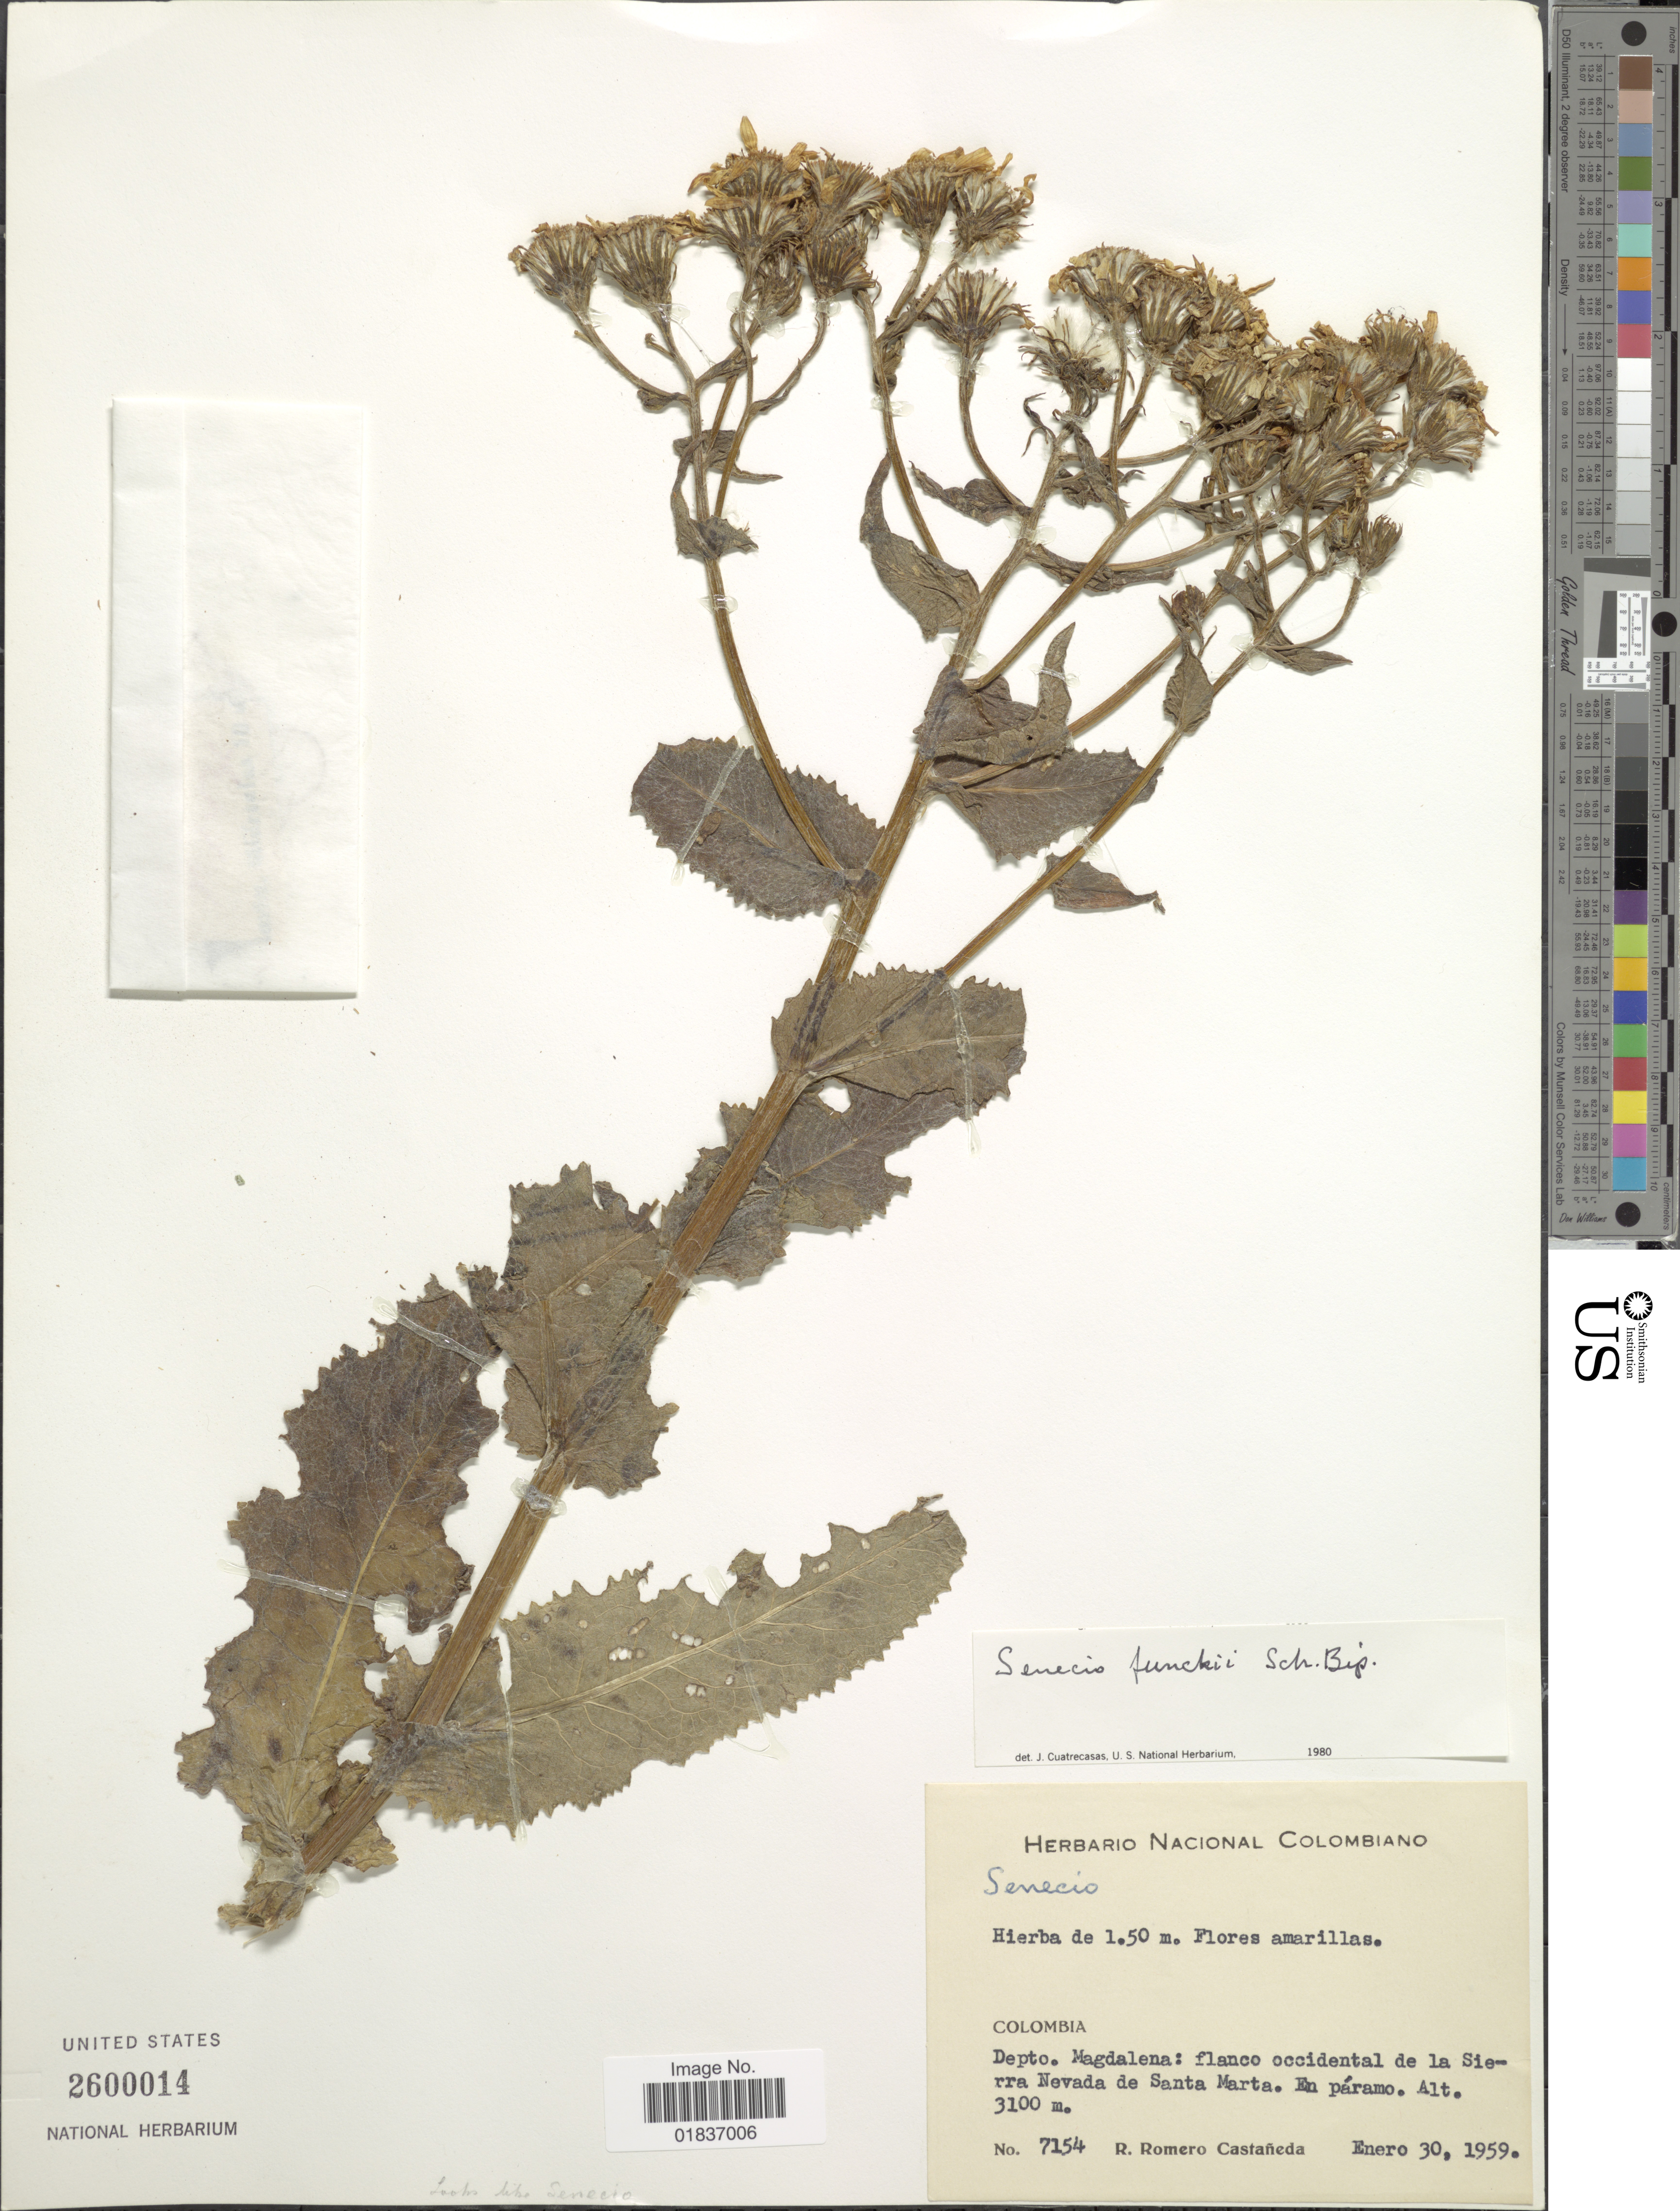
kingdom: Plantae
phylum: Tracheophyta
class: Magnoliopsida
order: Asterales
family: Asteraceae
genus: Senecio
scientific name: Senecio funckii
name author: (Sch. Bip. ex Wedd.) Cuatrec.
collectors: R. Romero Castañeda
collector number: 7154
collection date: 1959-01-30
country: Colombia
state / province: Magdalena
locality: Depto. Magdalena: flanco occidental de la Sierra Nevada de Santa Marta.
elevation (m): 3100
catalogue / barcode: US 2600014